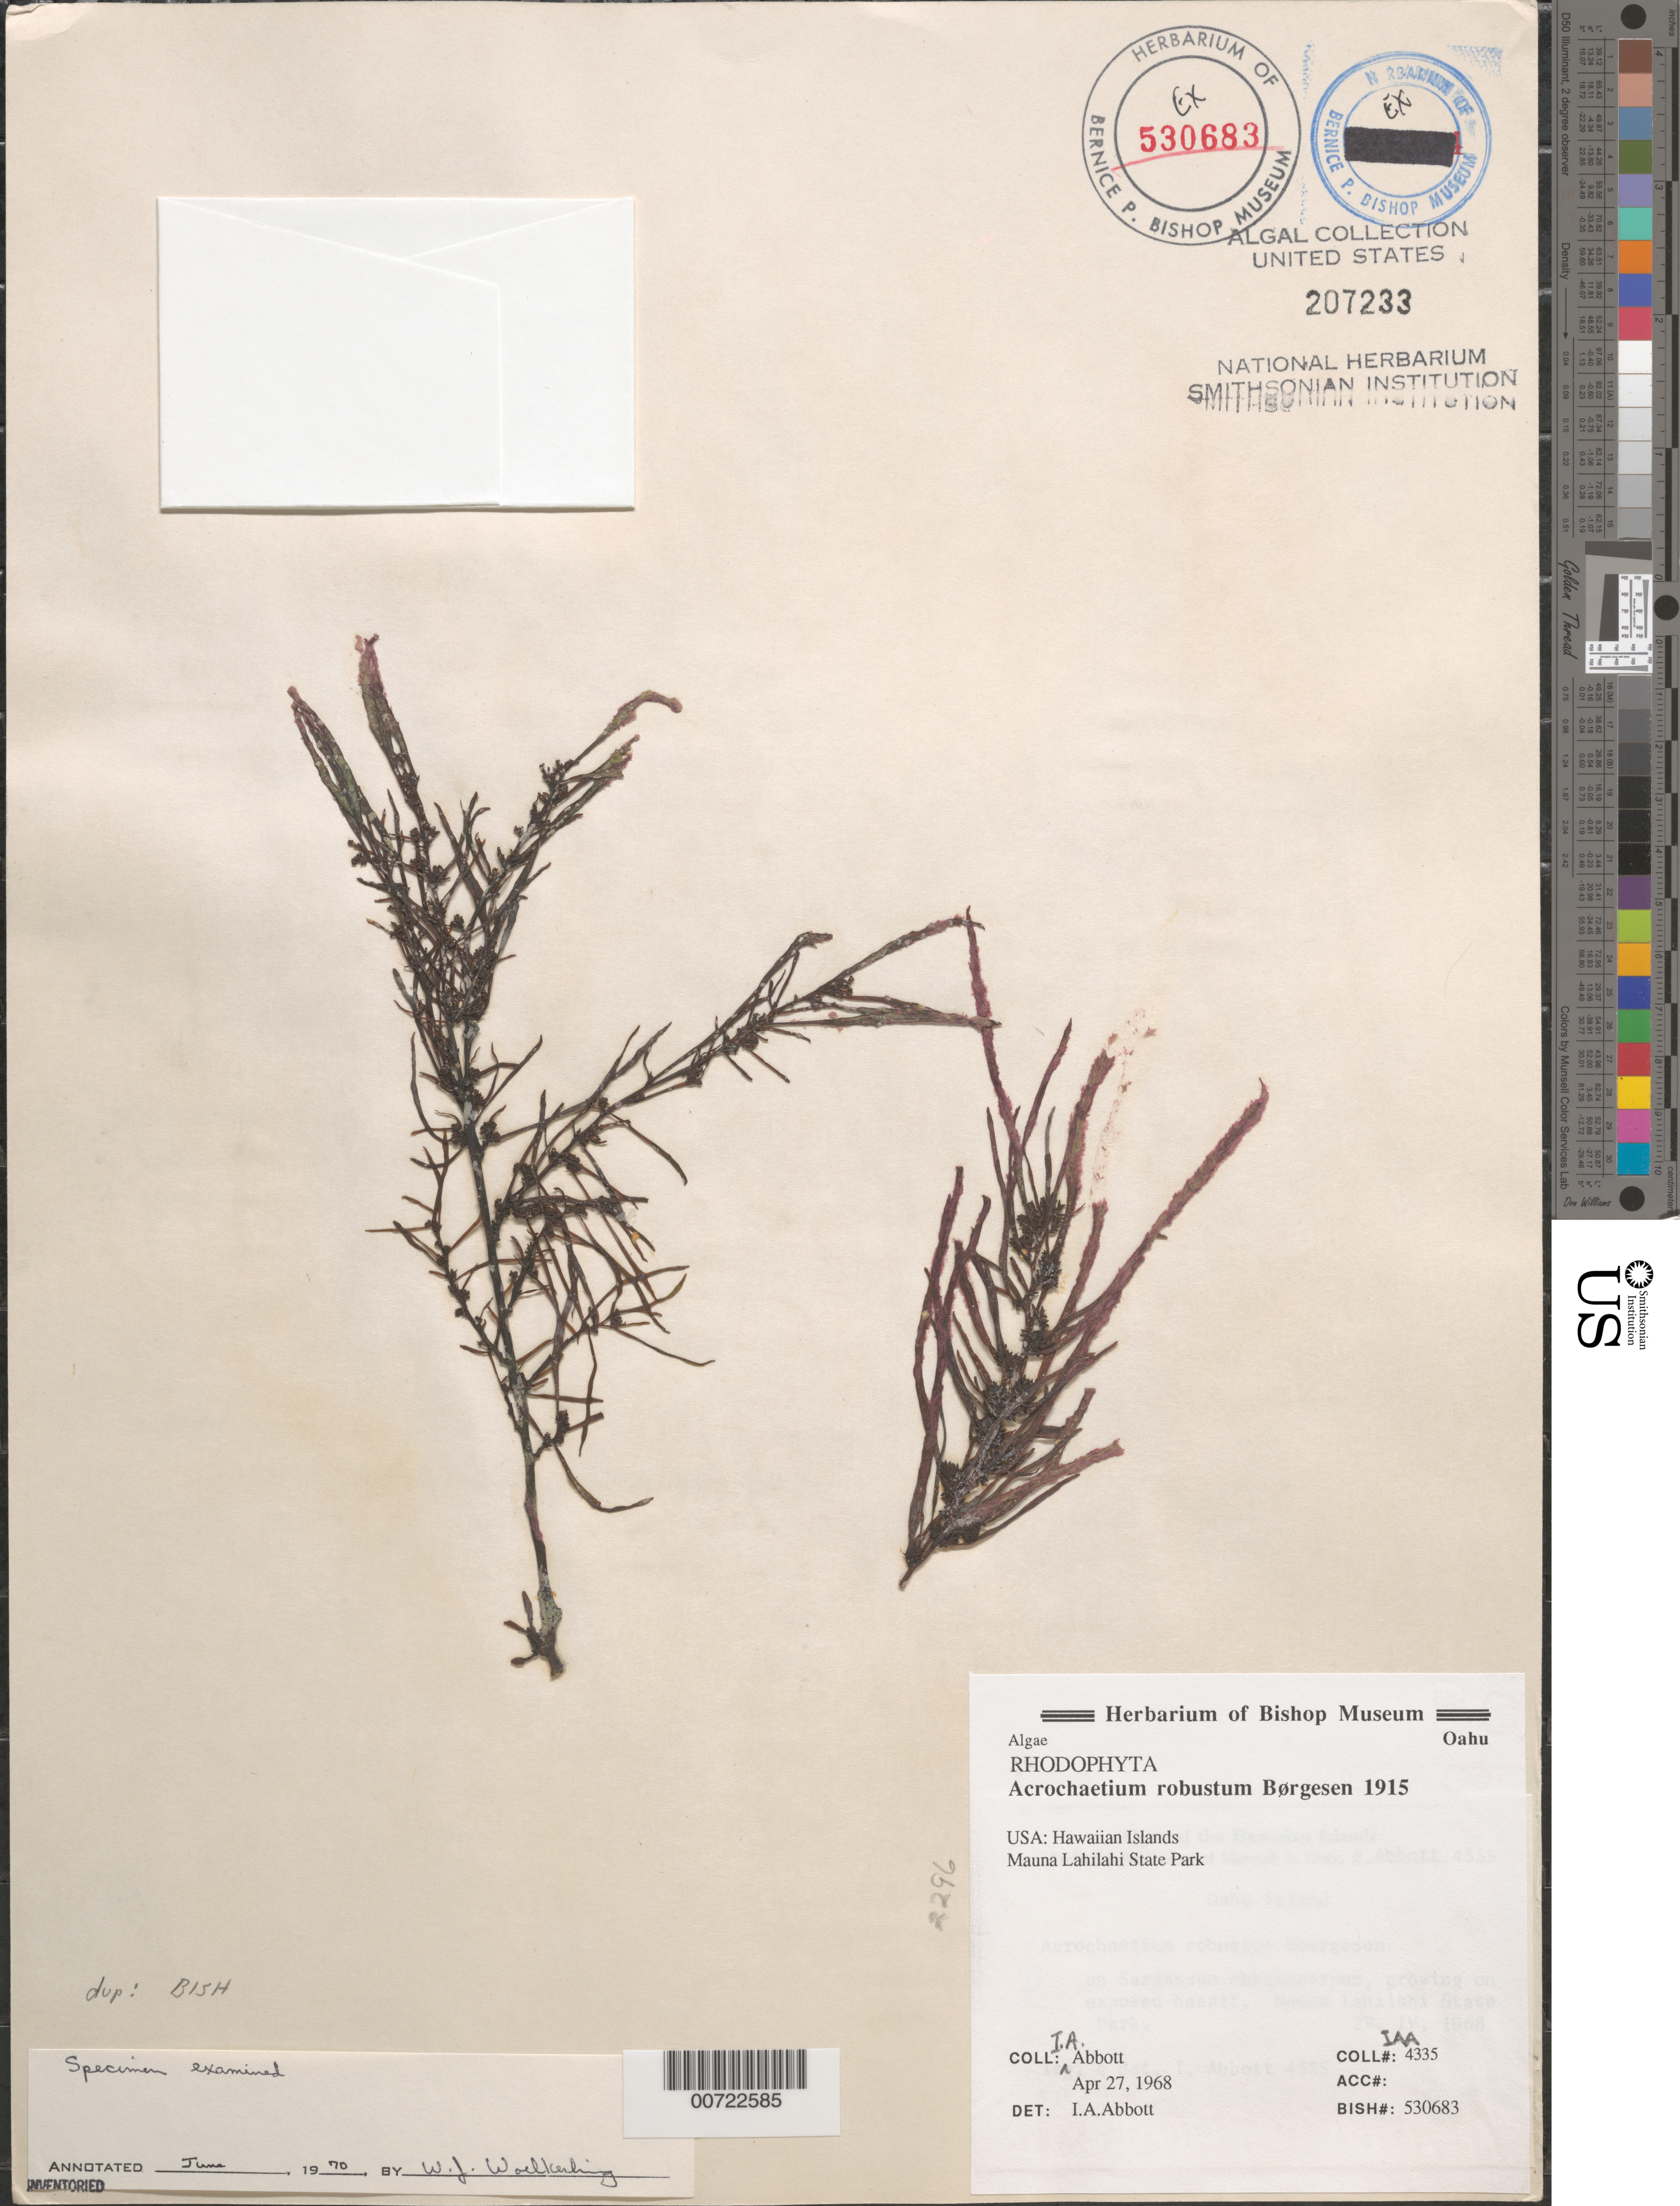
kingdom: Plantae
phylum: Rhodophyta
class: Florideophyceae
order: Colaconematales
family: Colaconemataceae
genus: Colaconema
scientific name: Colaconema robustum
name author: (Børgesen) Huisman & Woelkerling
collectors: I. A. Abbott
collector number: IAA 4335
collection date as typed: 27 Apr 1968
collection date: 1968-04-27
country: United States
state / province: Hawaii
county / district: Honolulu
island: Oahu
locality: Mauna Lahilahi State Park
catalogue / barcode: US 207233